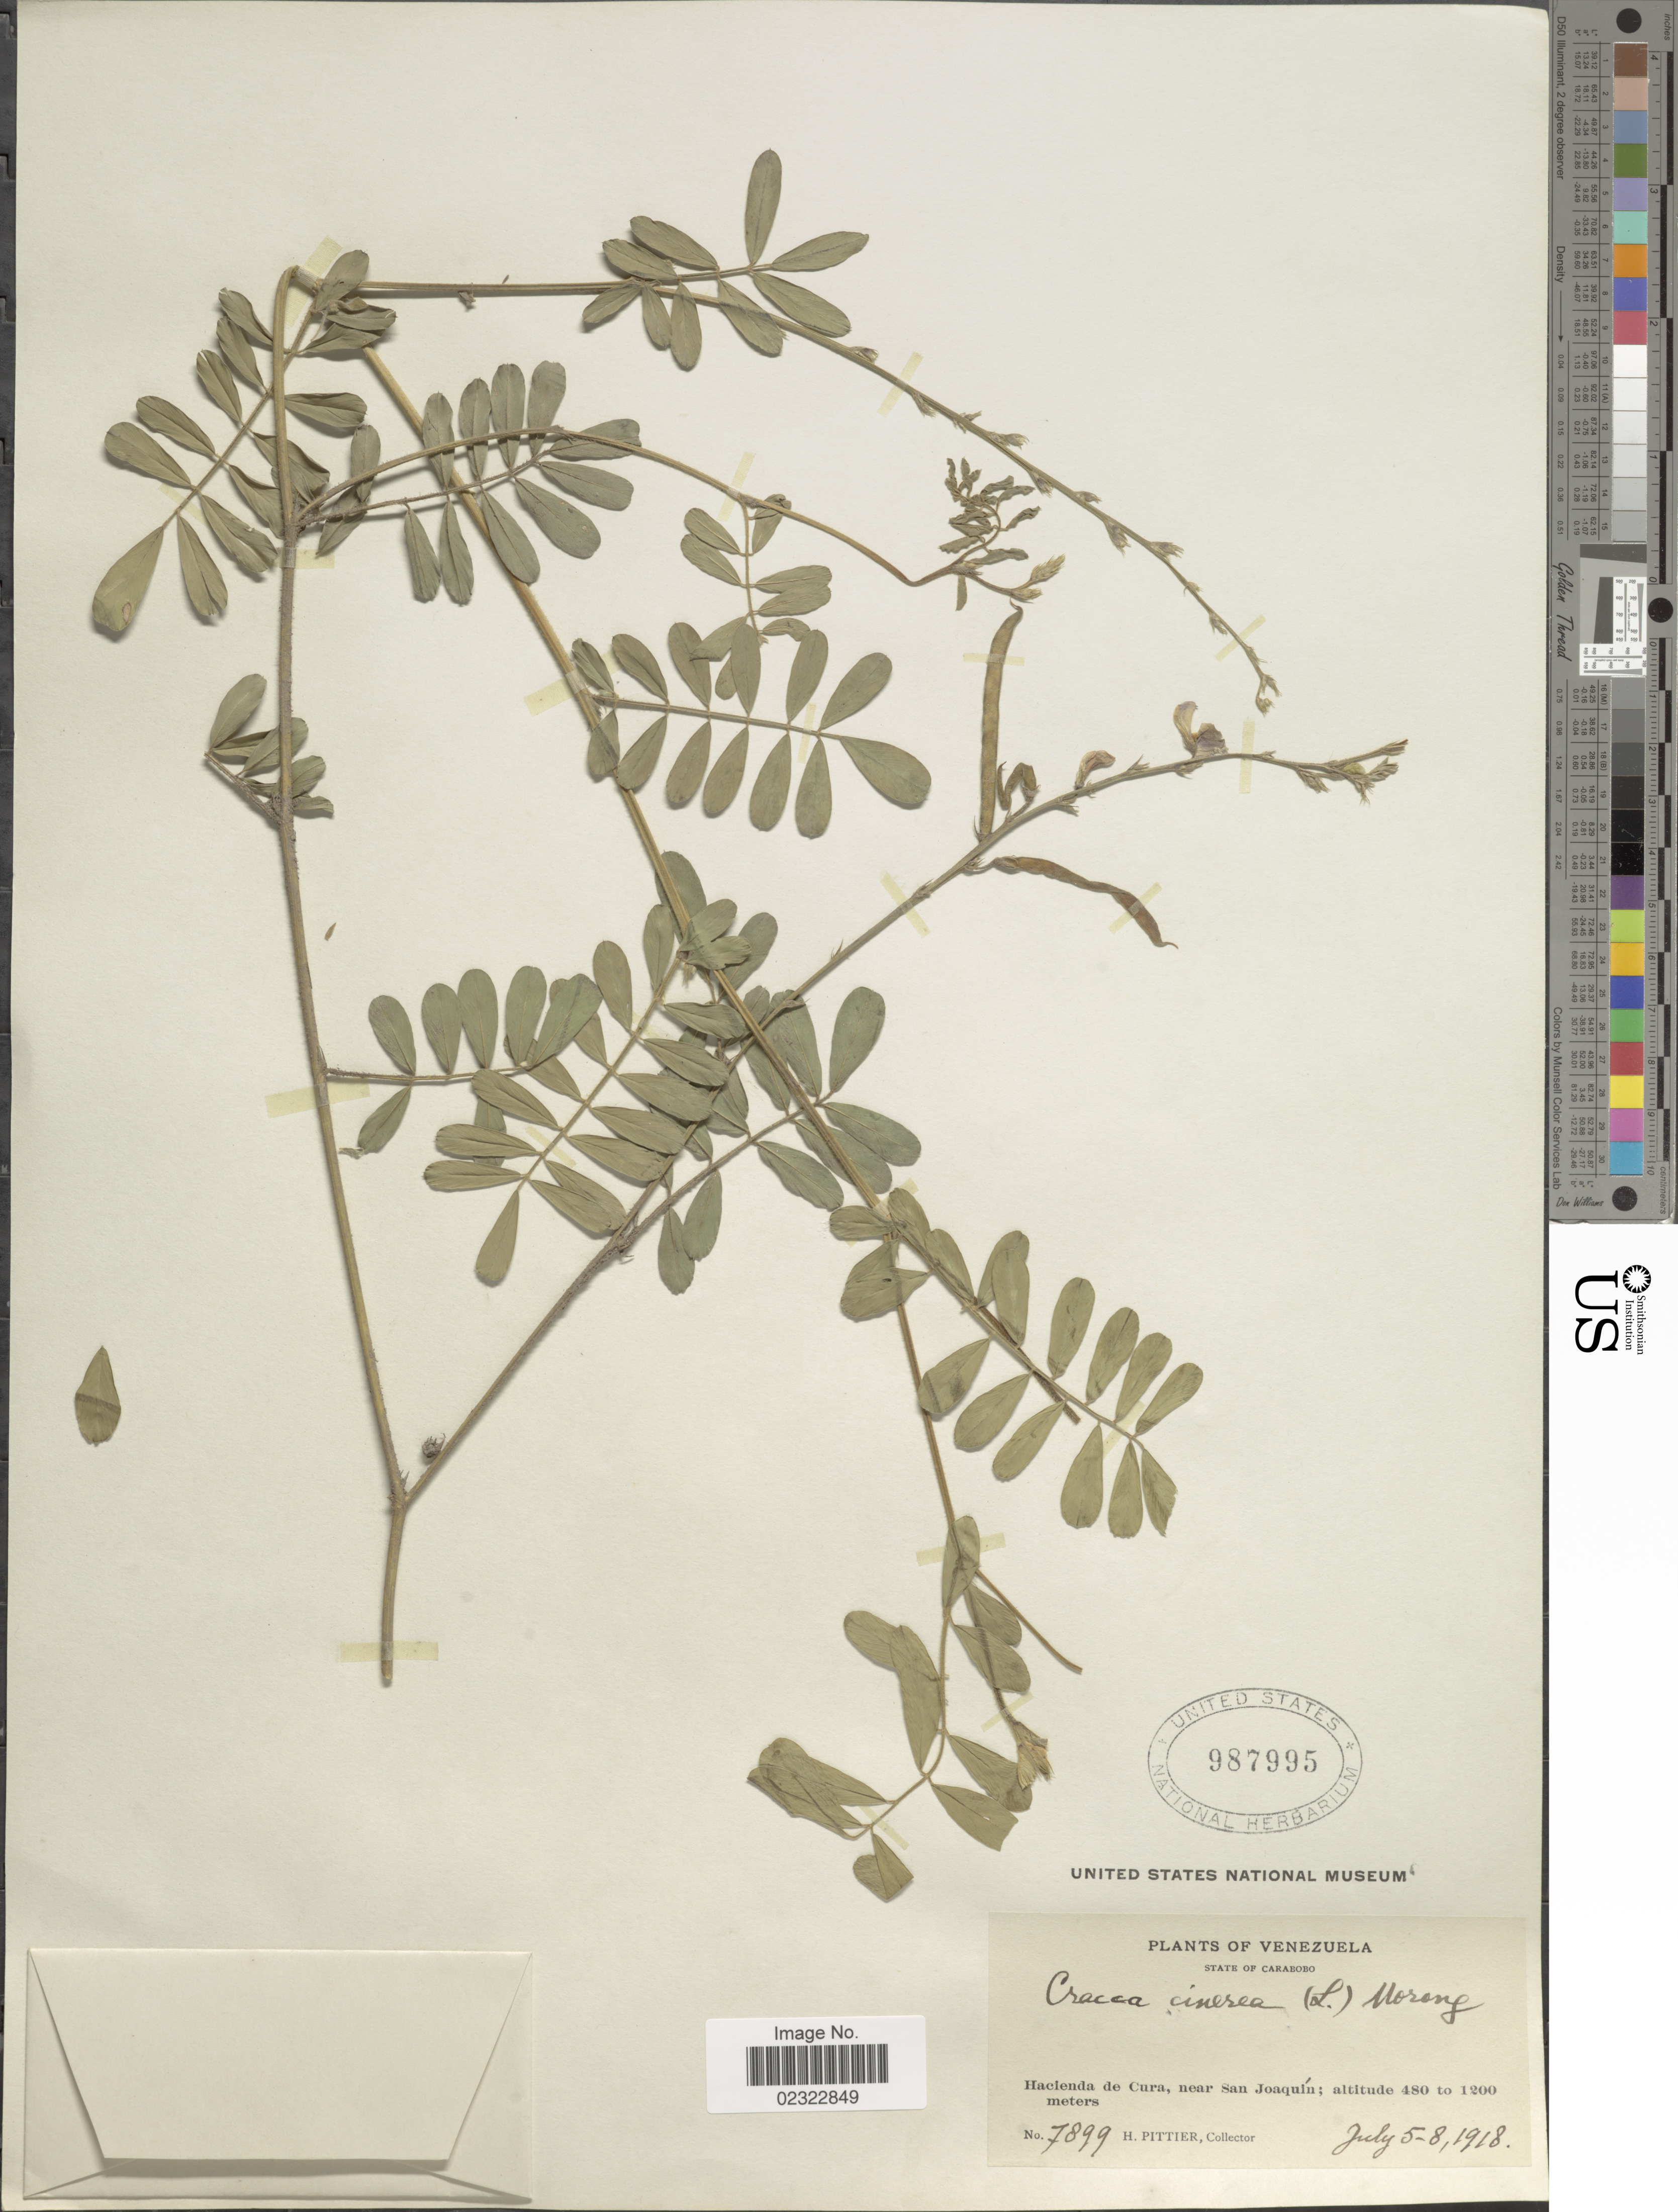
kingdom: Plantae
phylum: Tracheophyta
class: Magnoliopsida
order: Fabales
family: Fabaceae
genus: Tephrosia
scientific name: Tephrosia cinerea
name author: (L.) Pers.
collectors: H. F. Pittier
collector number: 7899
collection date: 1918-07-05/1918-07-08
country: Venezuela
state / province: Carabobo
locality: State of Carabob, hacienda de Cura, near San Joaquin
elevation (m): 480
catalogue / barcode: US 987995